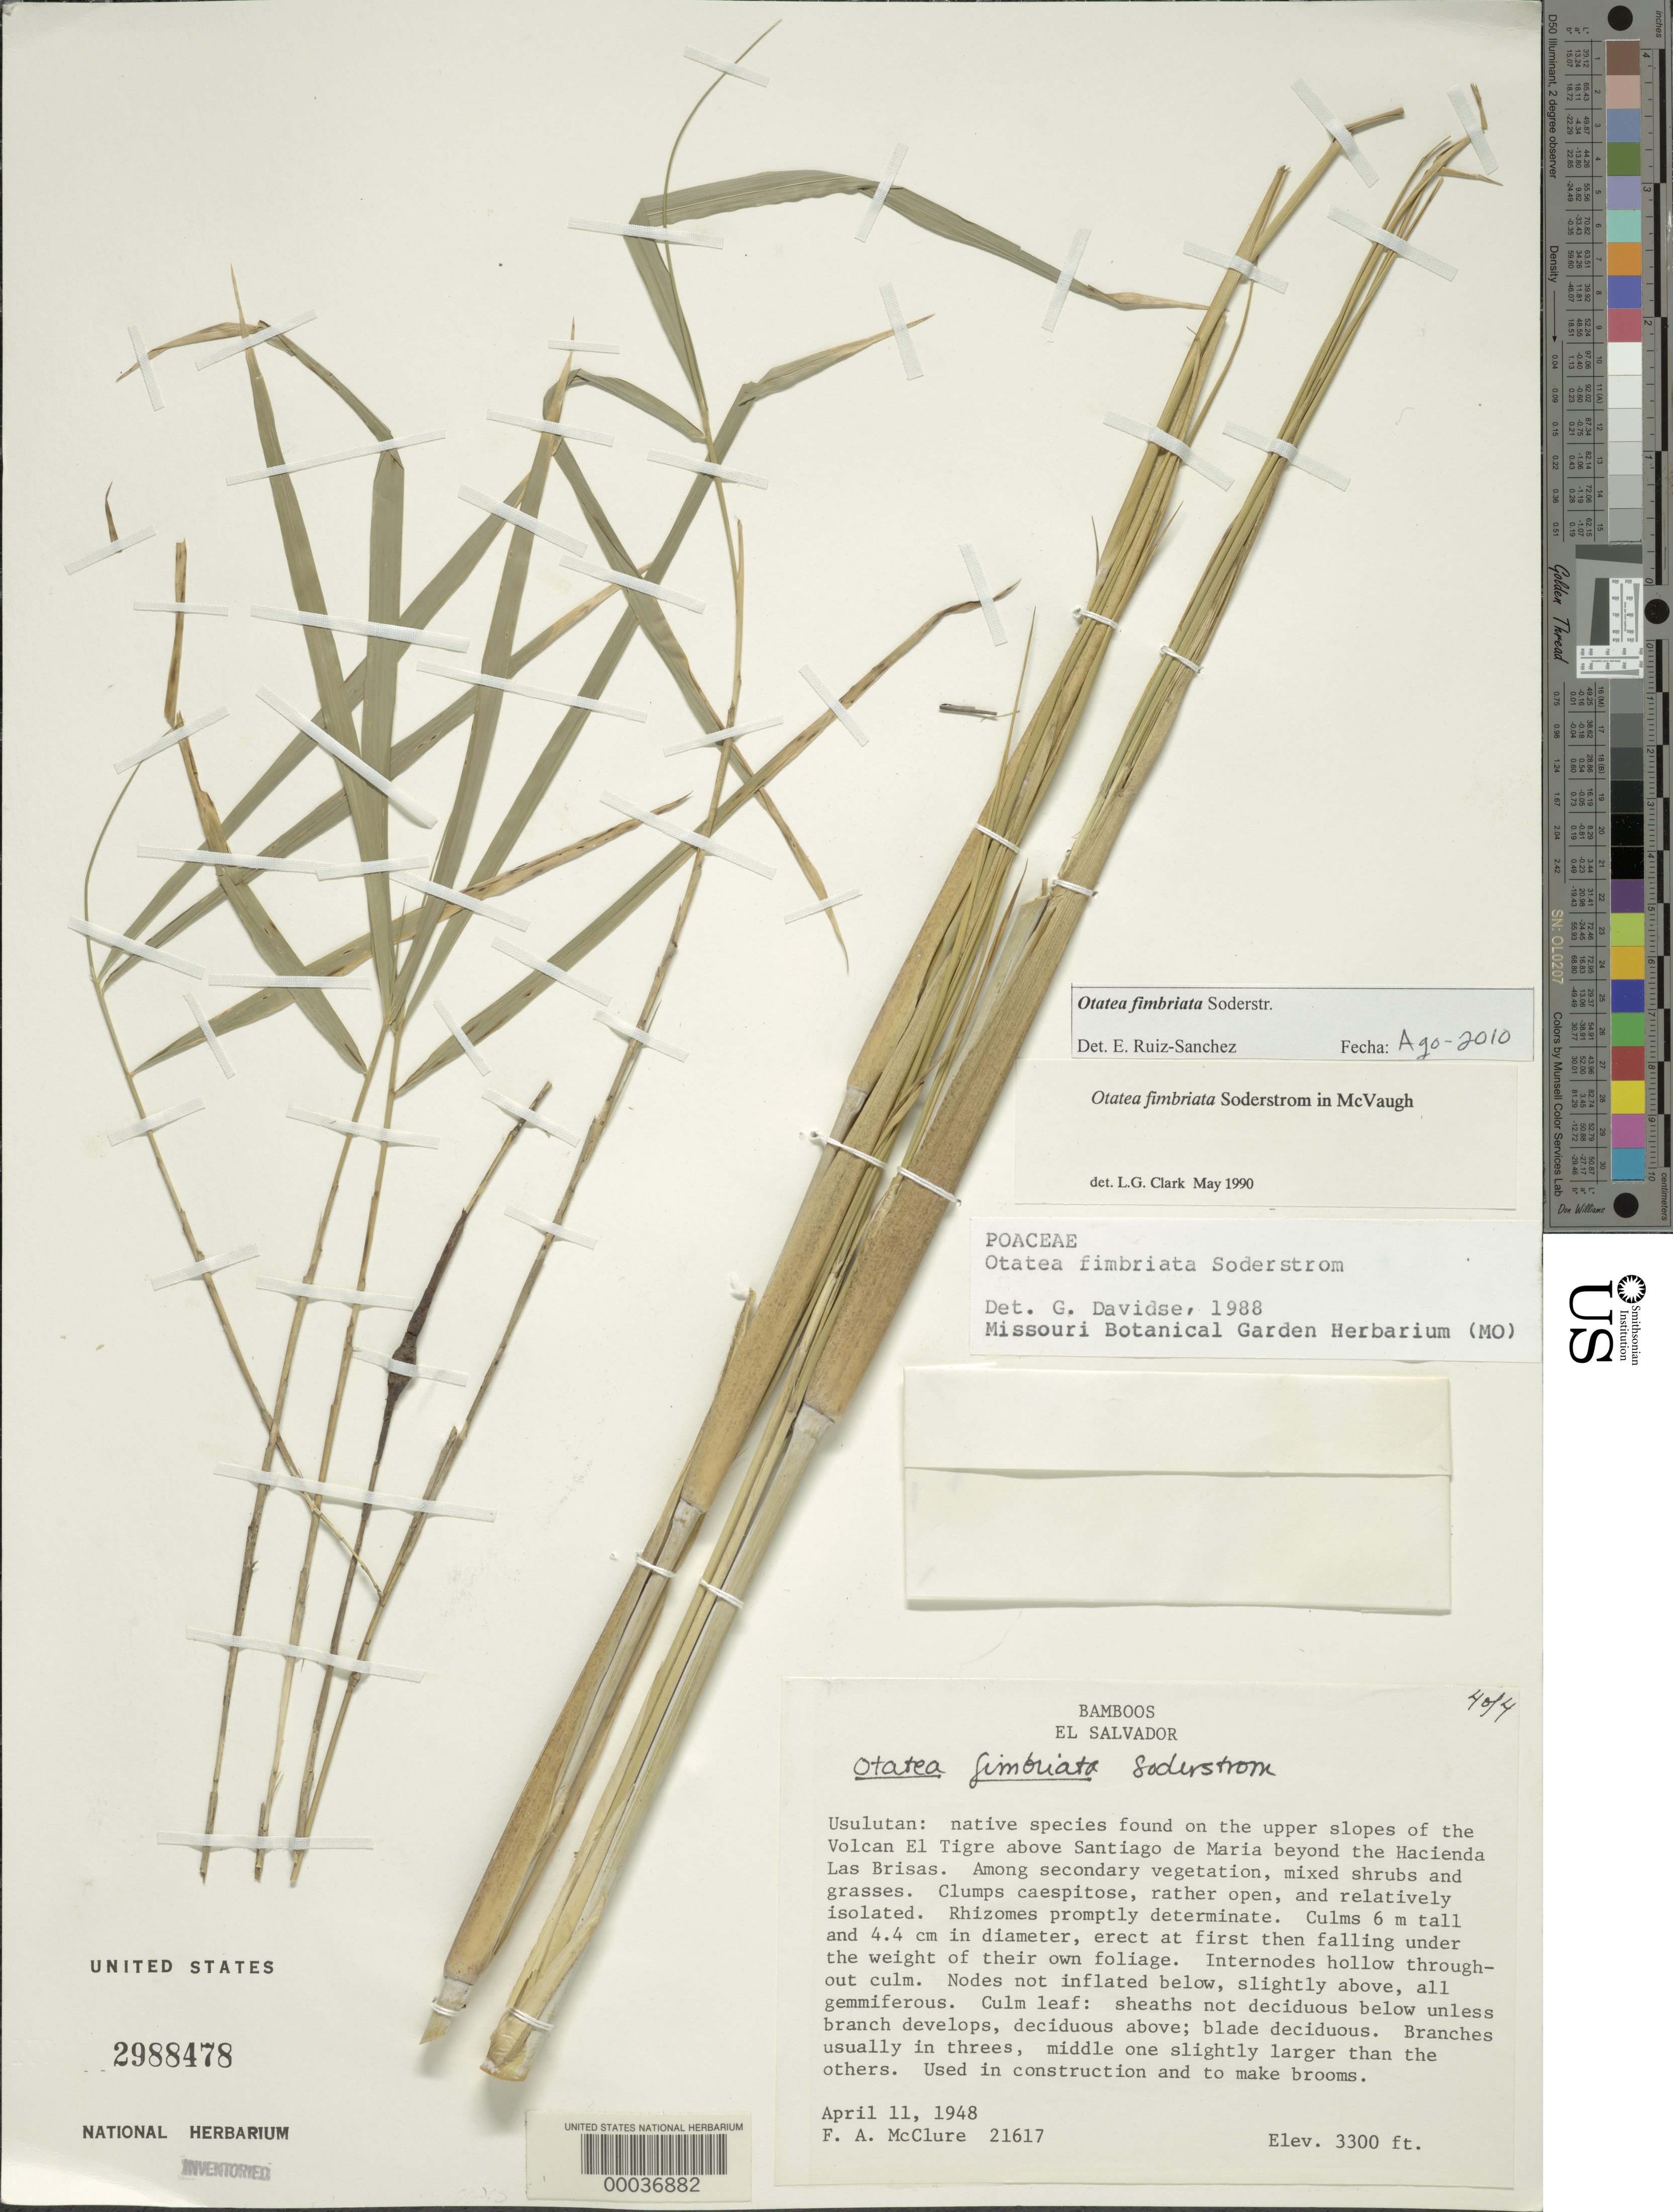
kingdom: Plantae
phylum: Tracheophyta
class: Liliopsida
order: Poales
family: Poaceae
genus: Otatea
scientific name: Otatea fimbriata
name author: Soderstr. in McVaugh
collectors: F. A. McClure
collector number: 21617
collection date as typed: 11 Apr 1948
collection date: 1948-04-11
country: El Salvador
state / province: Usulután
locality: Volcan el tigre, santiago de maria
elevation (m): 1007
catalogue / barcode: US 2988478